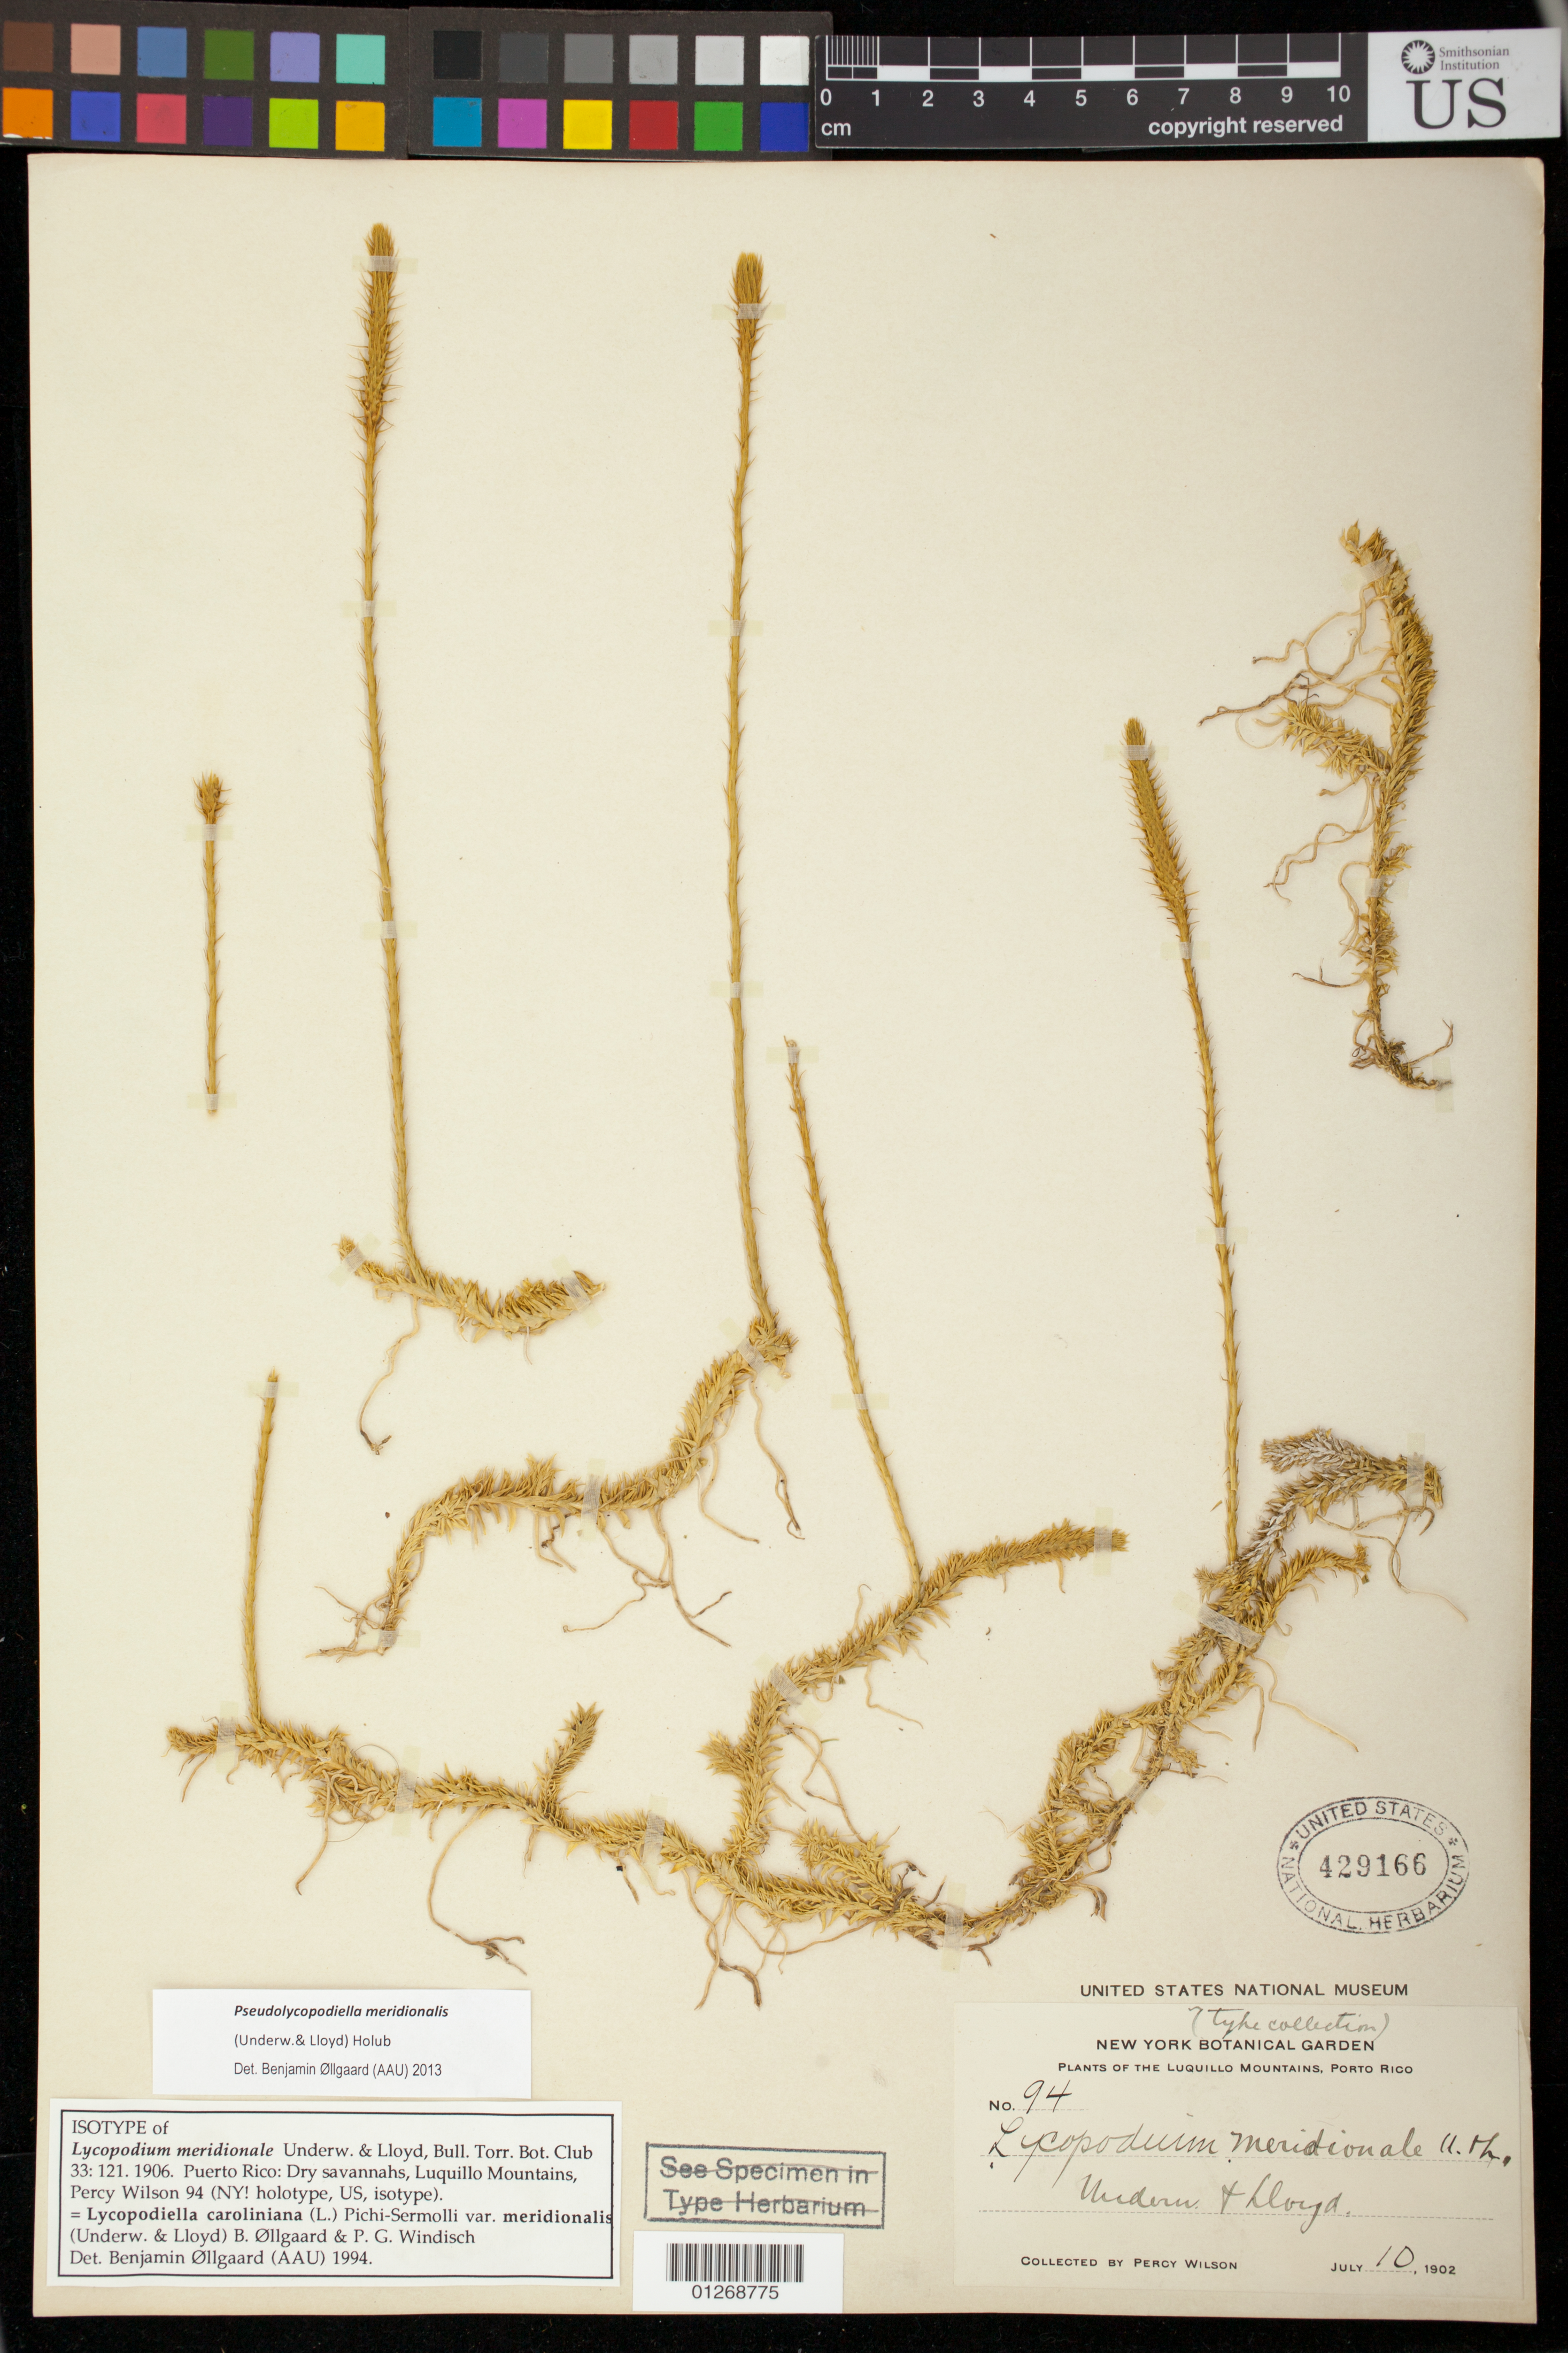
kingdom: Plantae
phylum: Tracheophyta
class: Lycopodiopsida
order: Lycopodiales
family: Lycopodiaceae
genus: Lycopodium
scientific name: Lycopodium meridionale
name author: Underw. & F.E. Lloyd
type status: Isotype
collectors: P. Wilson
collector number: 94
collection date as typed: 10 Jul 1902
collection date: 1902-07-10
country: Puerto Rico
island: Greater Antilles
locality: Luquillo Mountains.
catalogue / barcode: US 429166